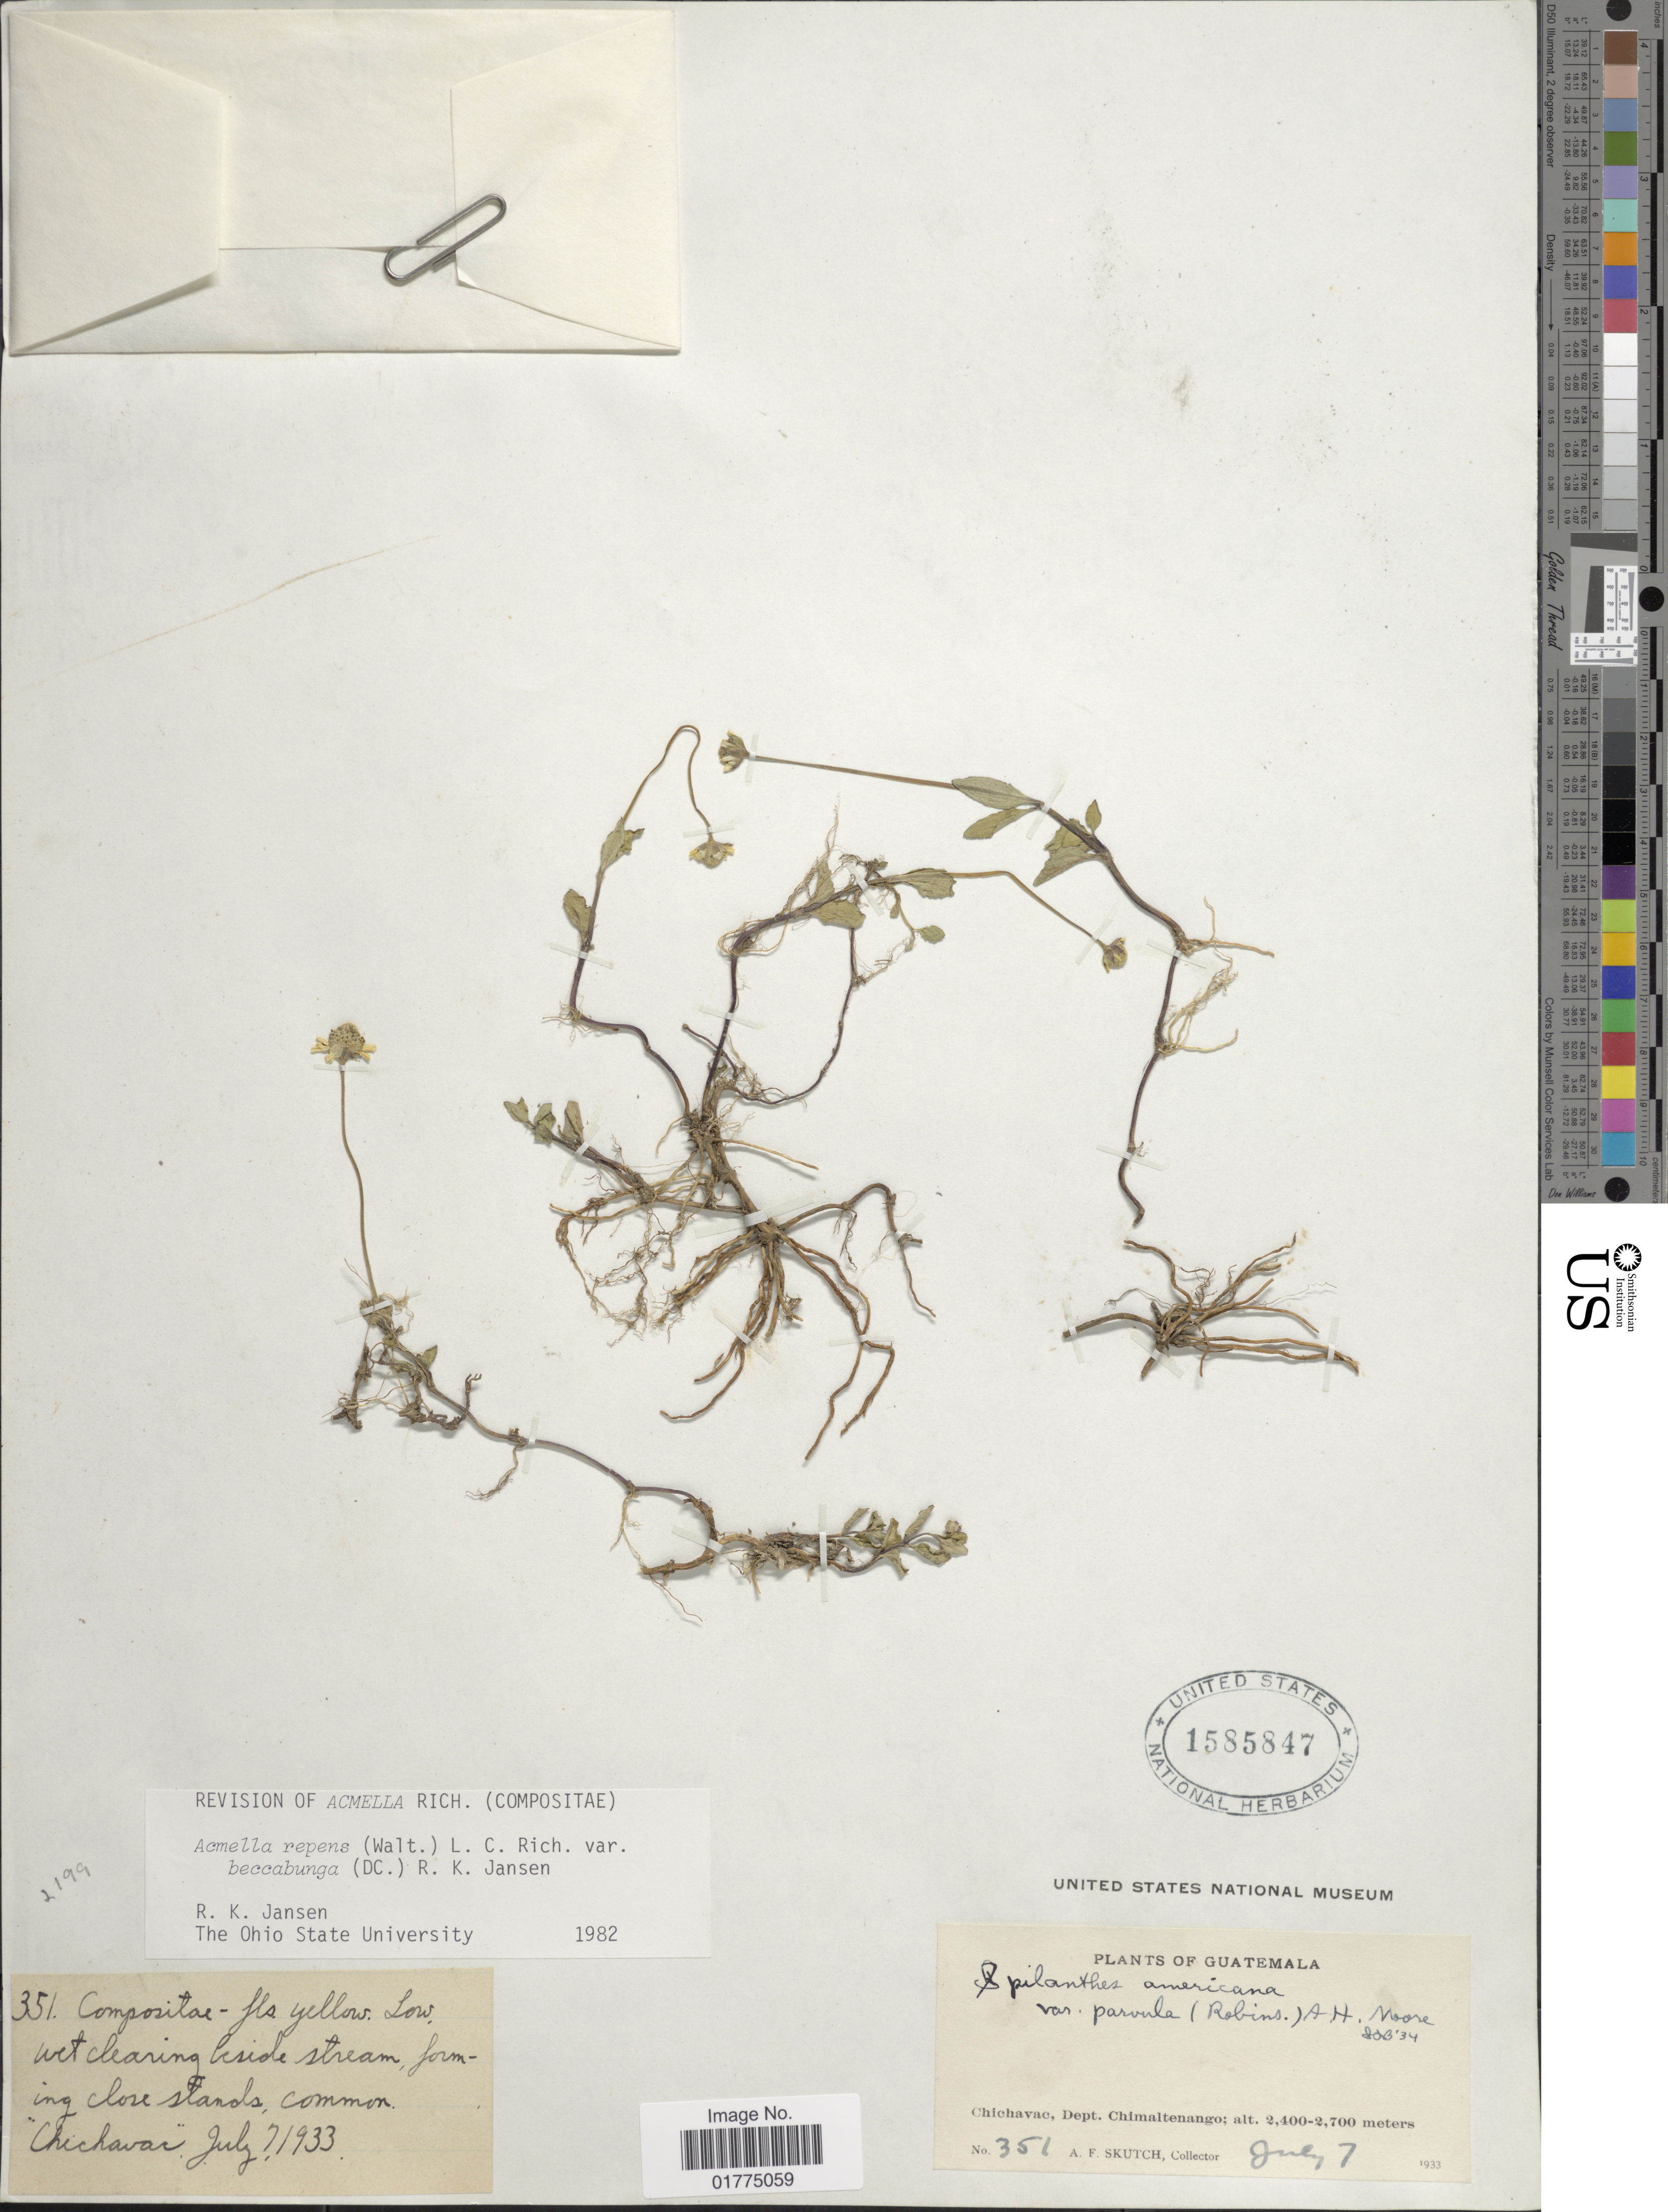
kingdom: Plantae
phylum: Tracheophyta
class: Magnoliopsida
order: Asterales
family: Asteraceae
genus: Acmella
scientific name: Acmella repens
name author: (Walter) Rich.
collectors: A. F. Skutch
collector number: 351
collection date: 1933-07-07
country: Guatemala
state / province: Chimaltenango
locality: Guatemala. Chichavac, Dept. Chimaltenango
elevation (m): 2400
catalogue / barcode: US 1585847